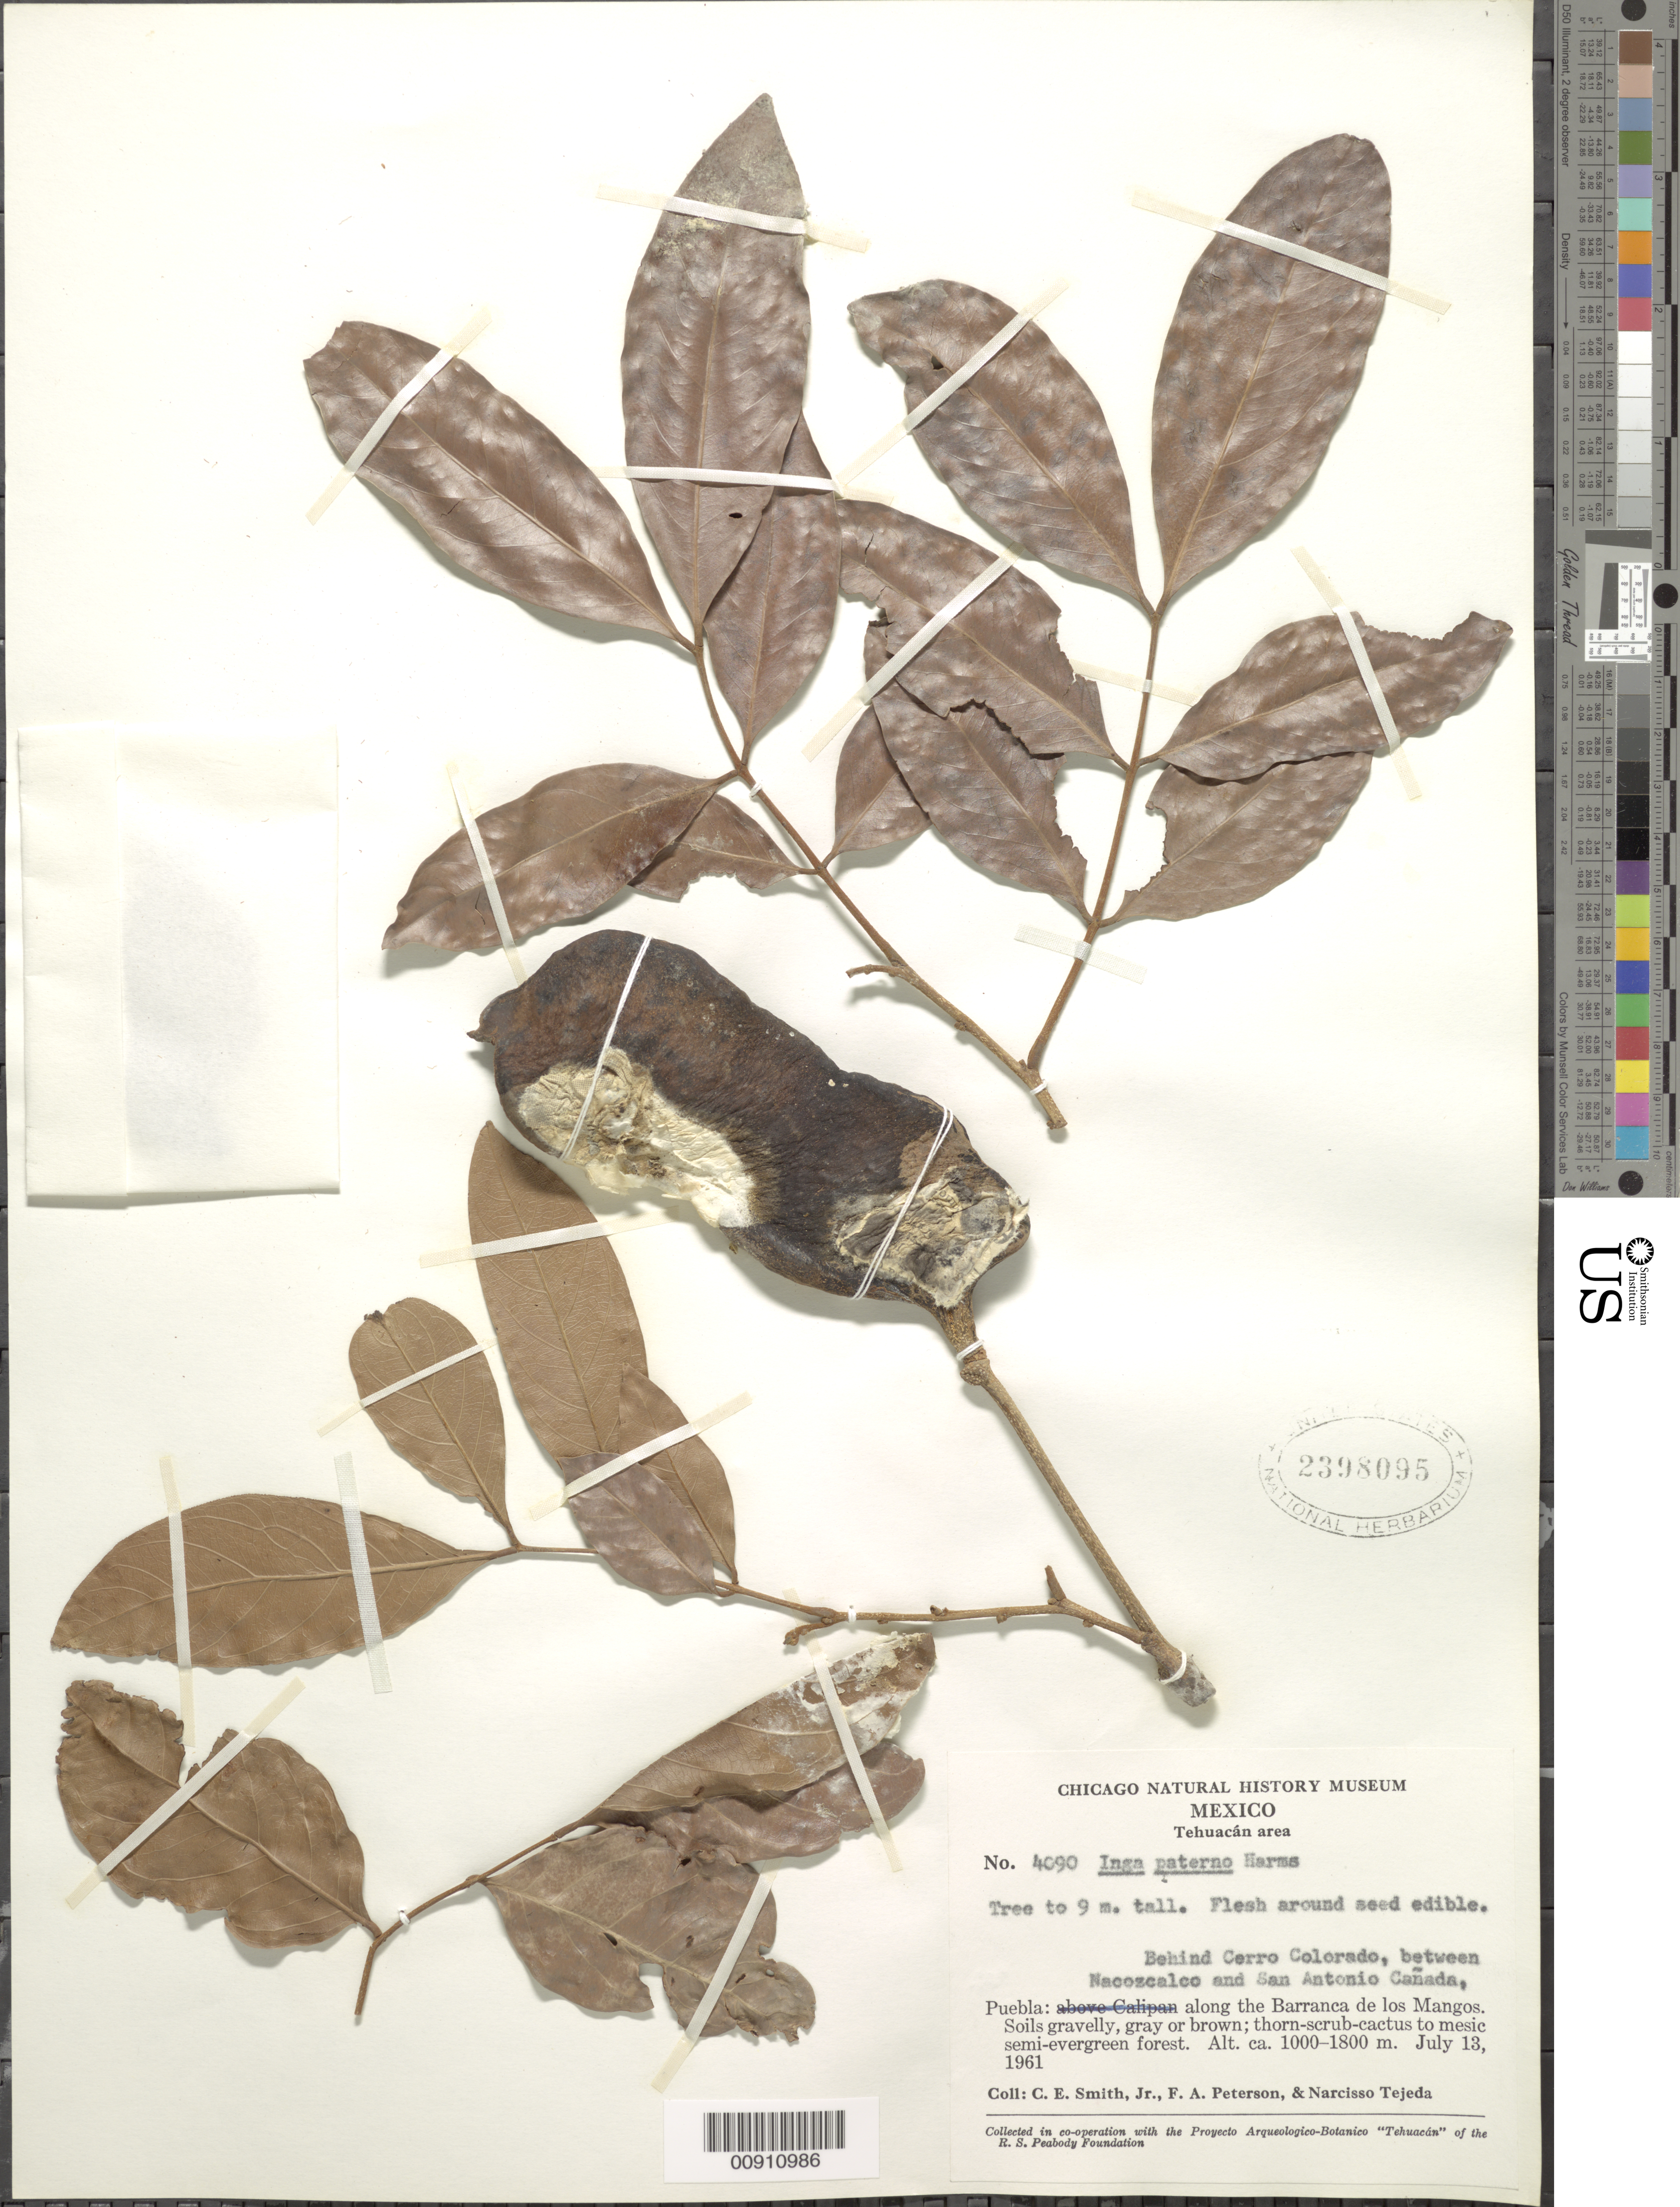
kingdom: Plantae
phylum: Tracheophyta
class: Magnoliopsida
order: Fabales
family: Fabaceae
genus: Inga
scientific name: Inga paterno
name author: Harms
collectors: C. E. Smith Jr., F. A. Peterson & N. Tejeda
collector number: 4090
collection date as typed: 13 Jul 1961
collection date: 1961-07-13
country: Mexico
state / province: Puebla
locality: Puebla: Along the Barranca de los Mangos. Behind Cerro Colorado, between Nacozcalco and San Antonio Cañada.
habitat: Soils gravelly, gray or brown; thorn-scrub-cactus to mesic semi-evergreen forest.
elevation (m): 1800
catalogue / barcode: US 2398095